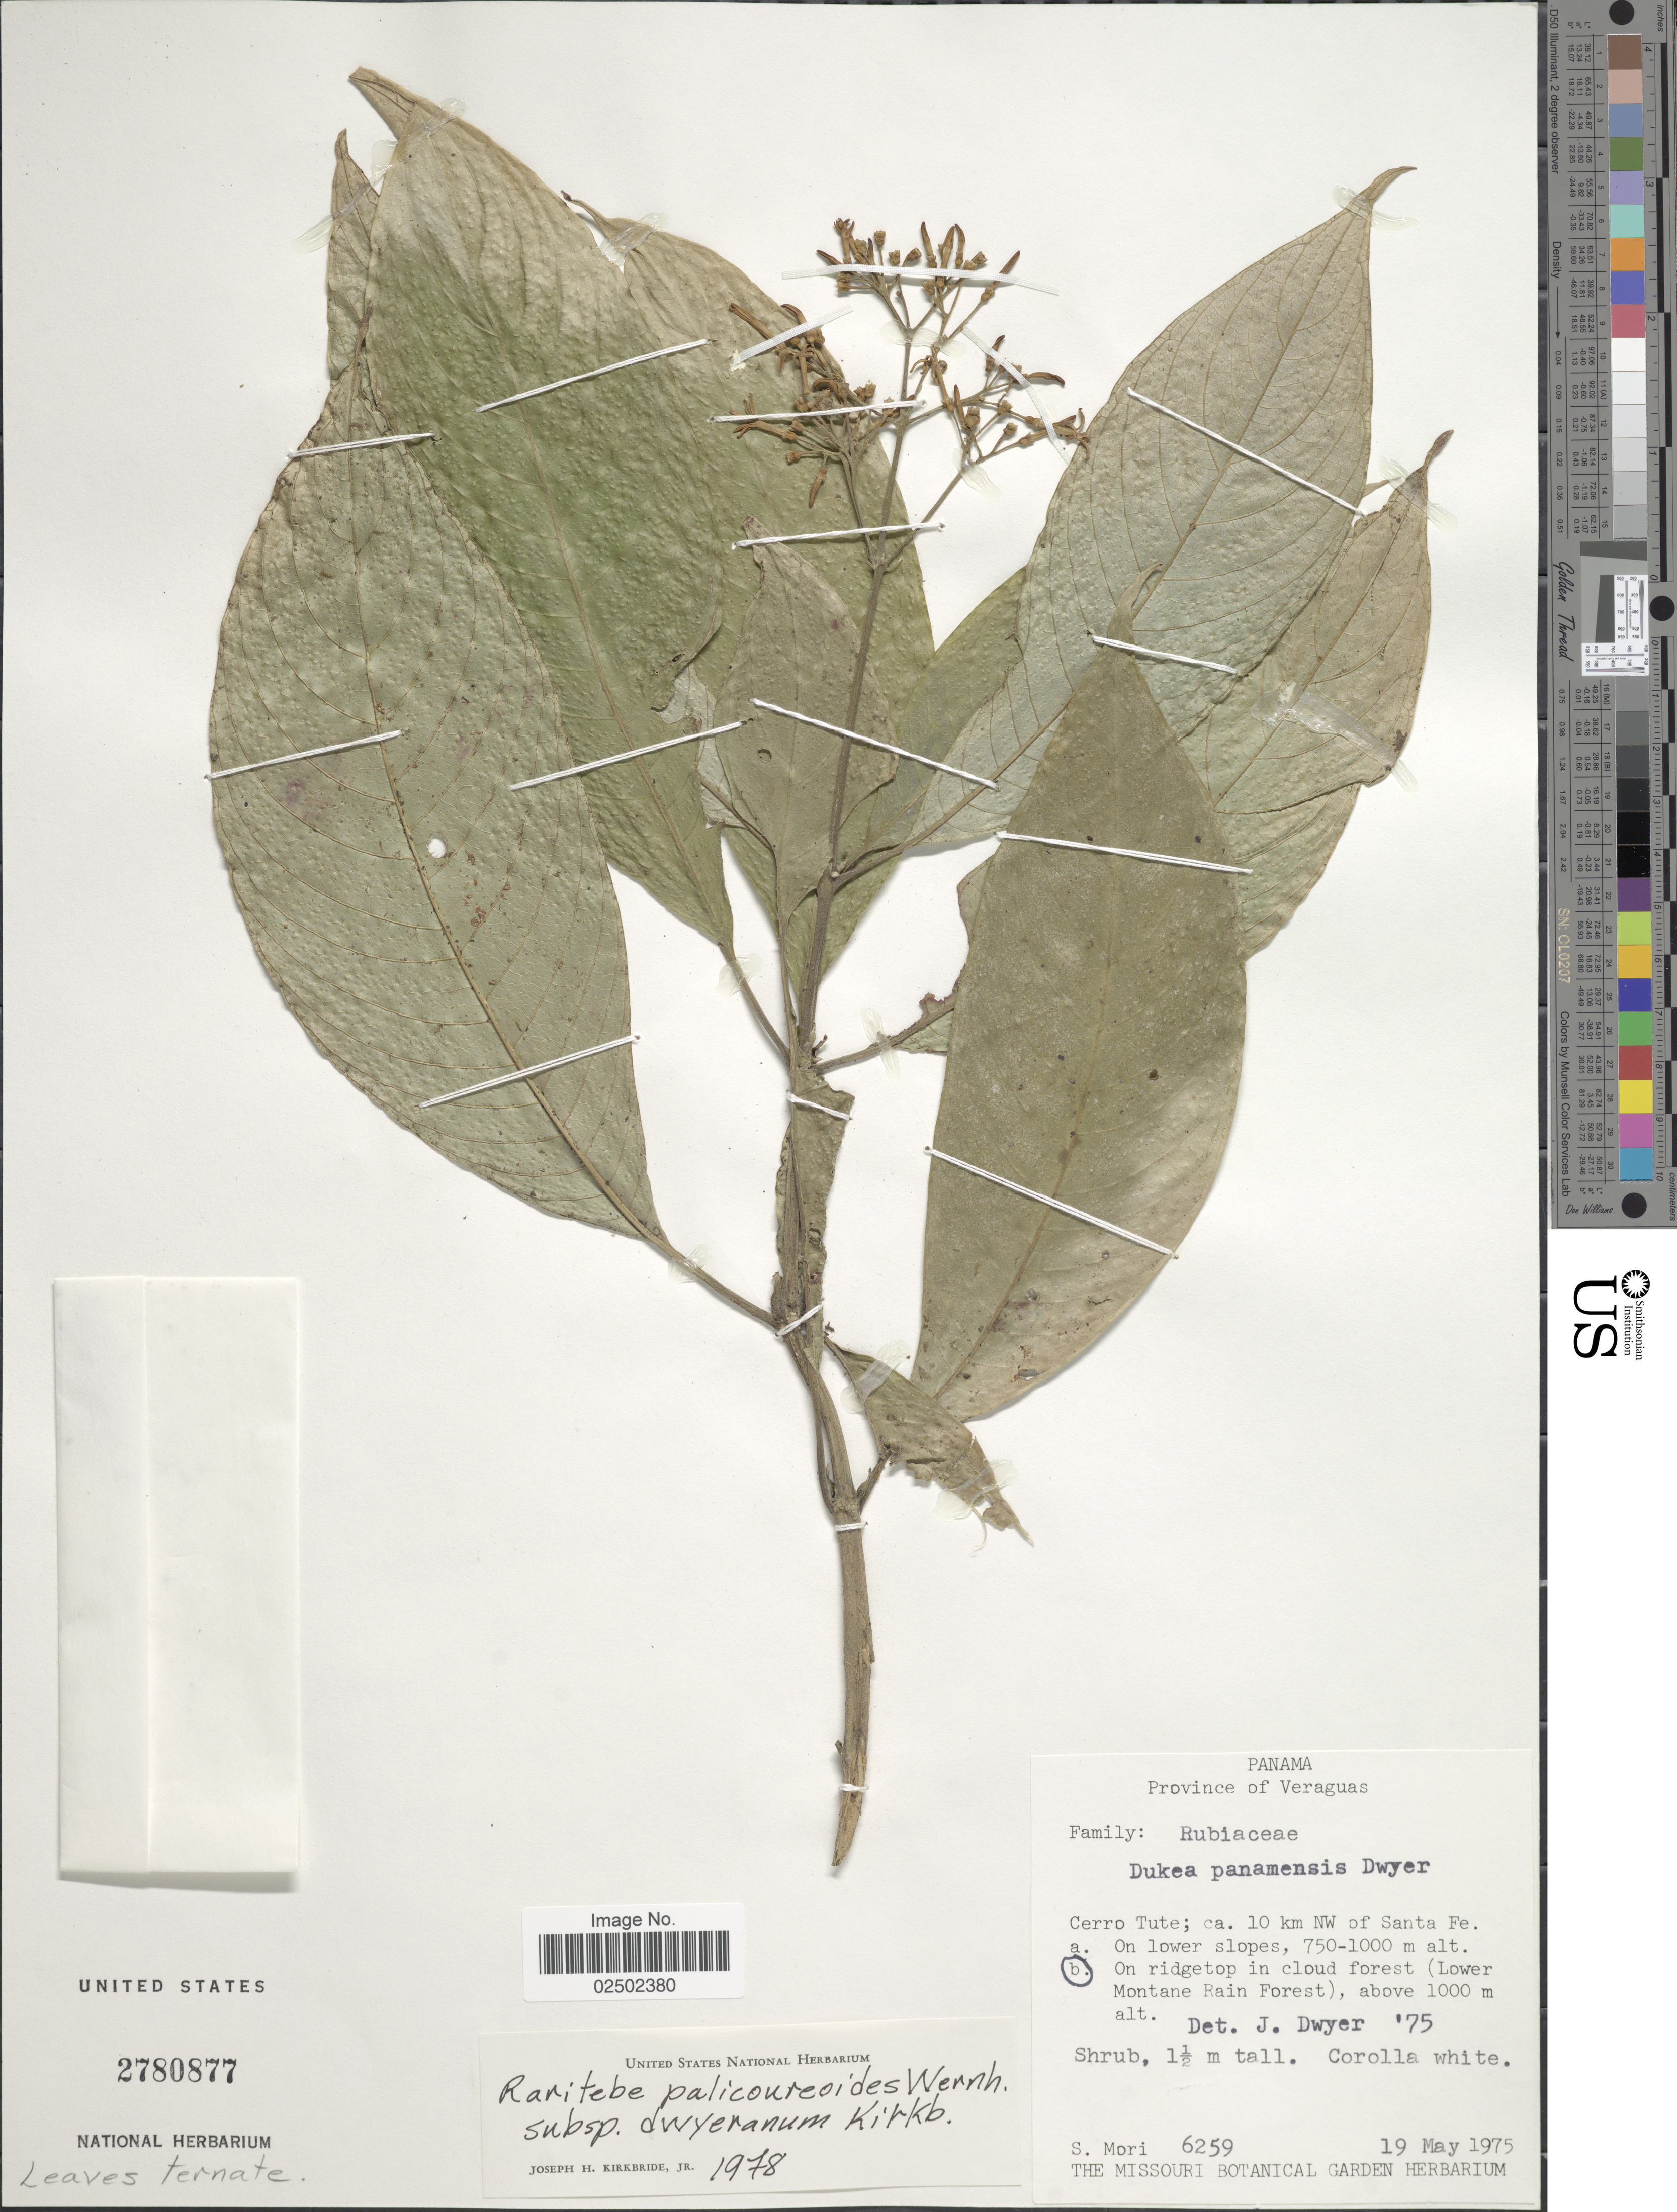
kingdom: Plantae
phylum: Tracheophyta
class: Magnoliopsida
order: Gentianales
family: Rubiaceae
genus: Raritebe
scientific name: Raritebe palicoureoides subsp. dwyeranum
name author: J.H. Kirkbr.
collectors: S. Mori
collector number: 6259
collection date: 1975-05-19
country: Panama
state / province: Veraguas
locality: Cerro Tute; ca. 10 km NW of Santa Fe. Lower Montane Rain Forest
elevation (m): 1000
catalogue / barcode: US 2780877